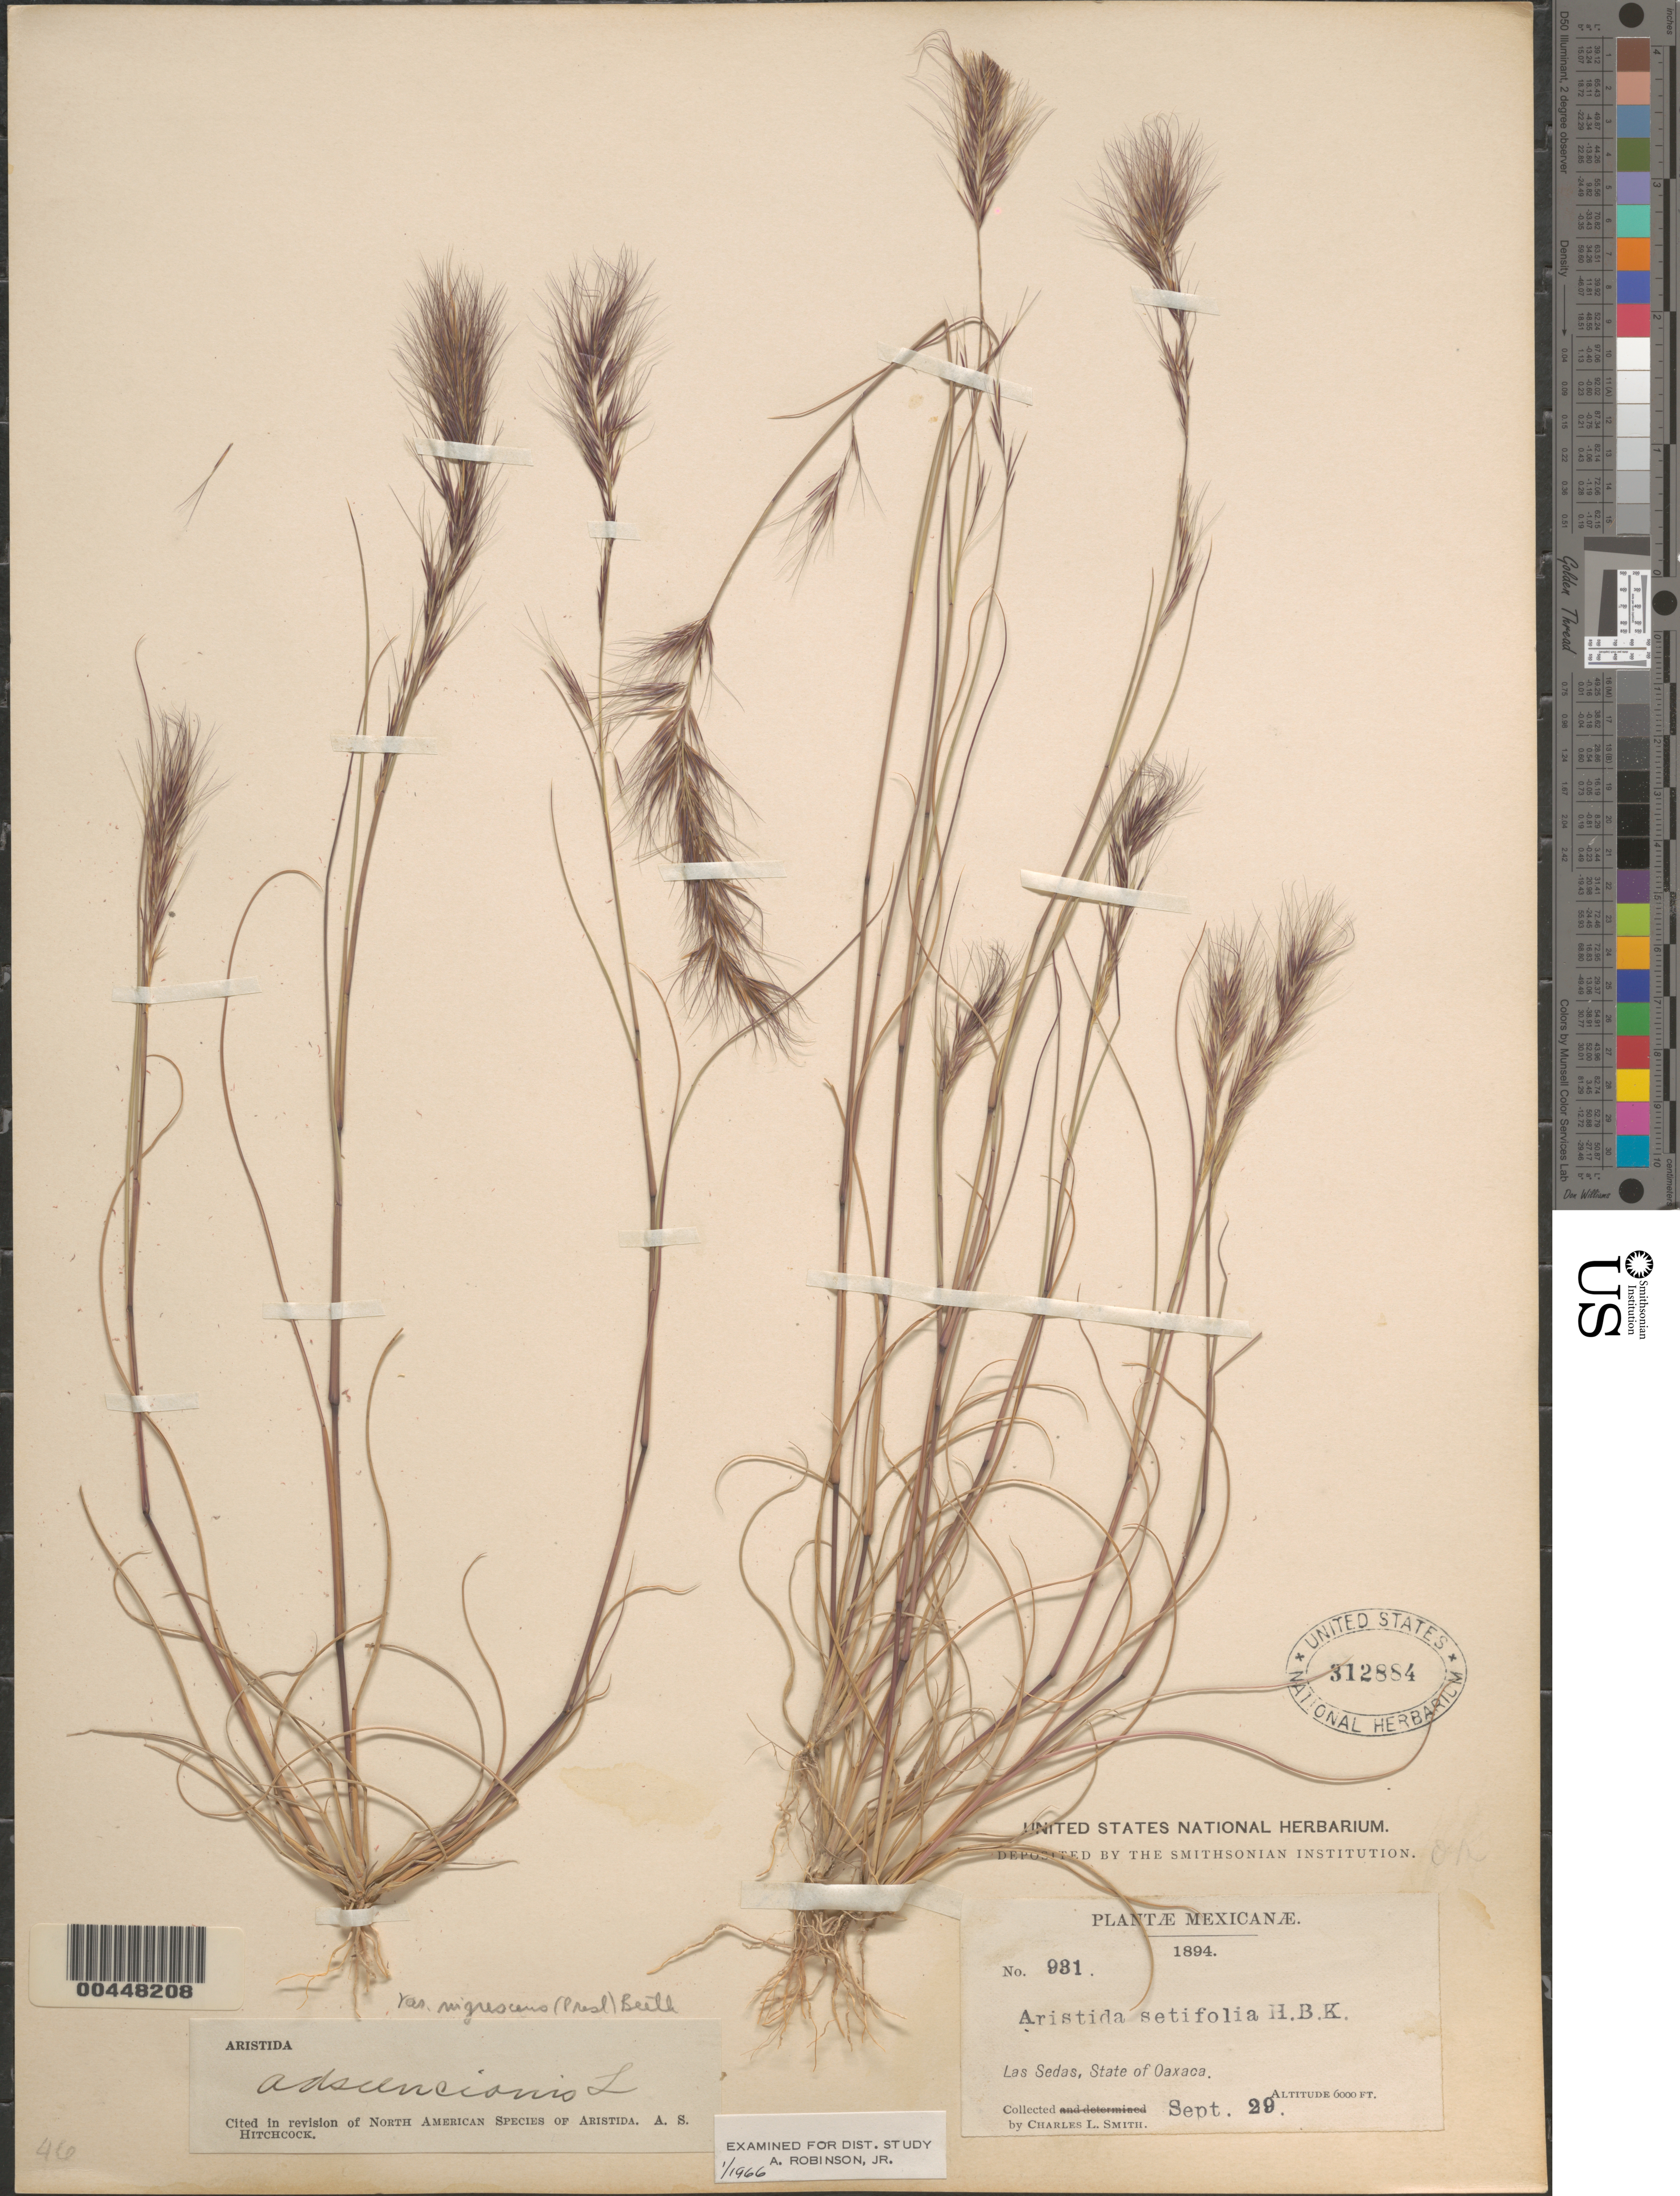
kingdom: Plantae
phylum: Tracheophyta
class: Liliopsida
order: Poales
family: Poaceae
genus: Aristida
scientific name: Aristida adscensionis var. nigrescens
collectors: C. L. Smith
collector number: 931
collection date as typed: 29 Sep 1894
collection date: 1894-09-29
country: Mexico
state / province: Oaxaca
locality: Las Sedas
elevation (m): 1829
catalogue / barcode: US 312884